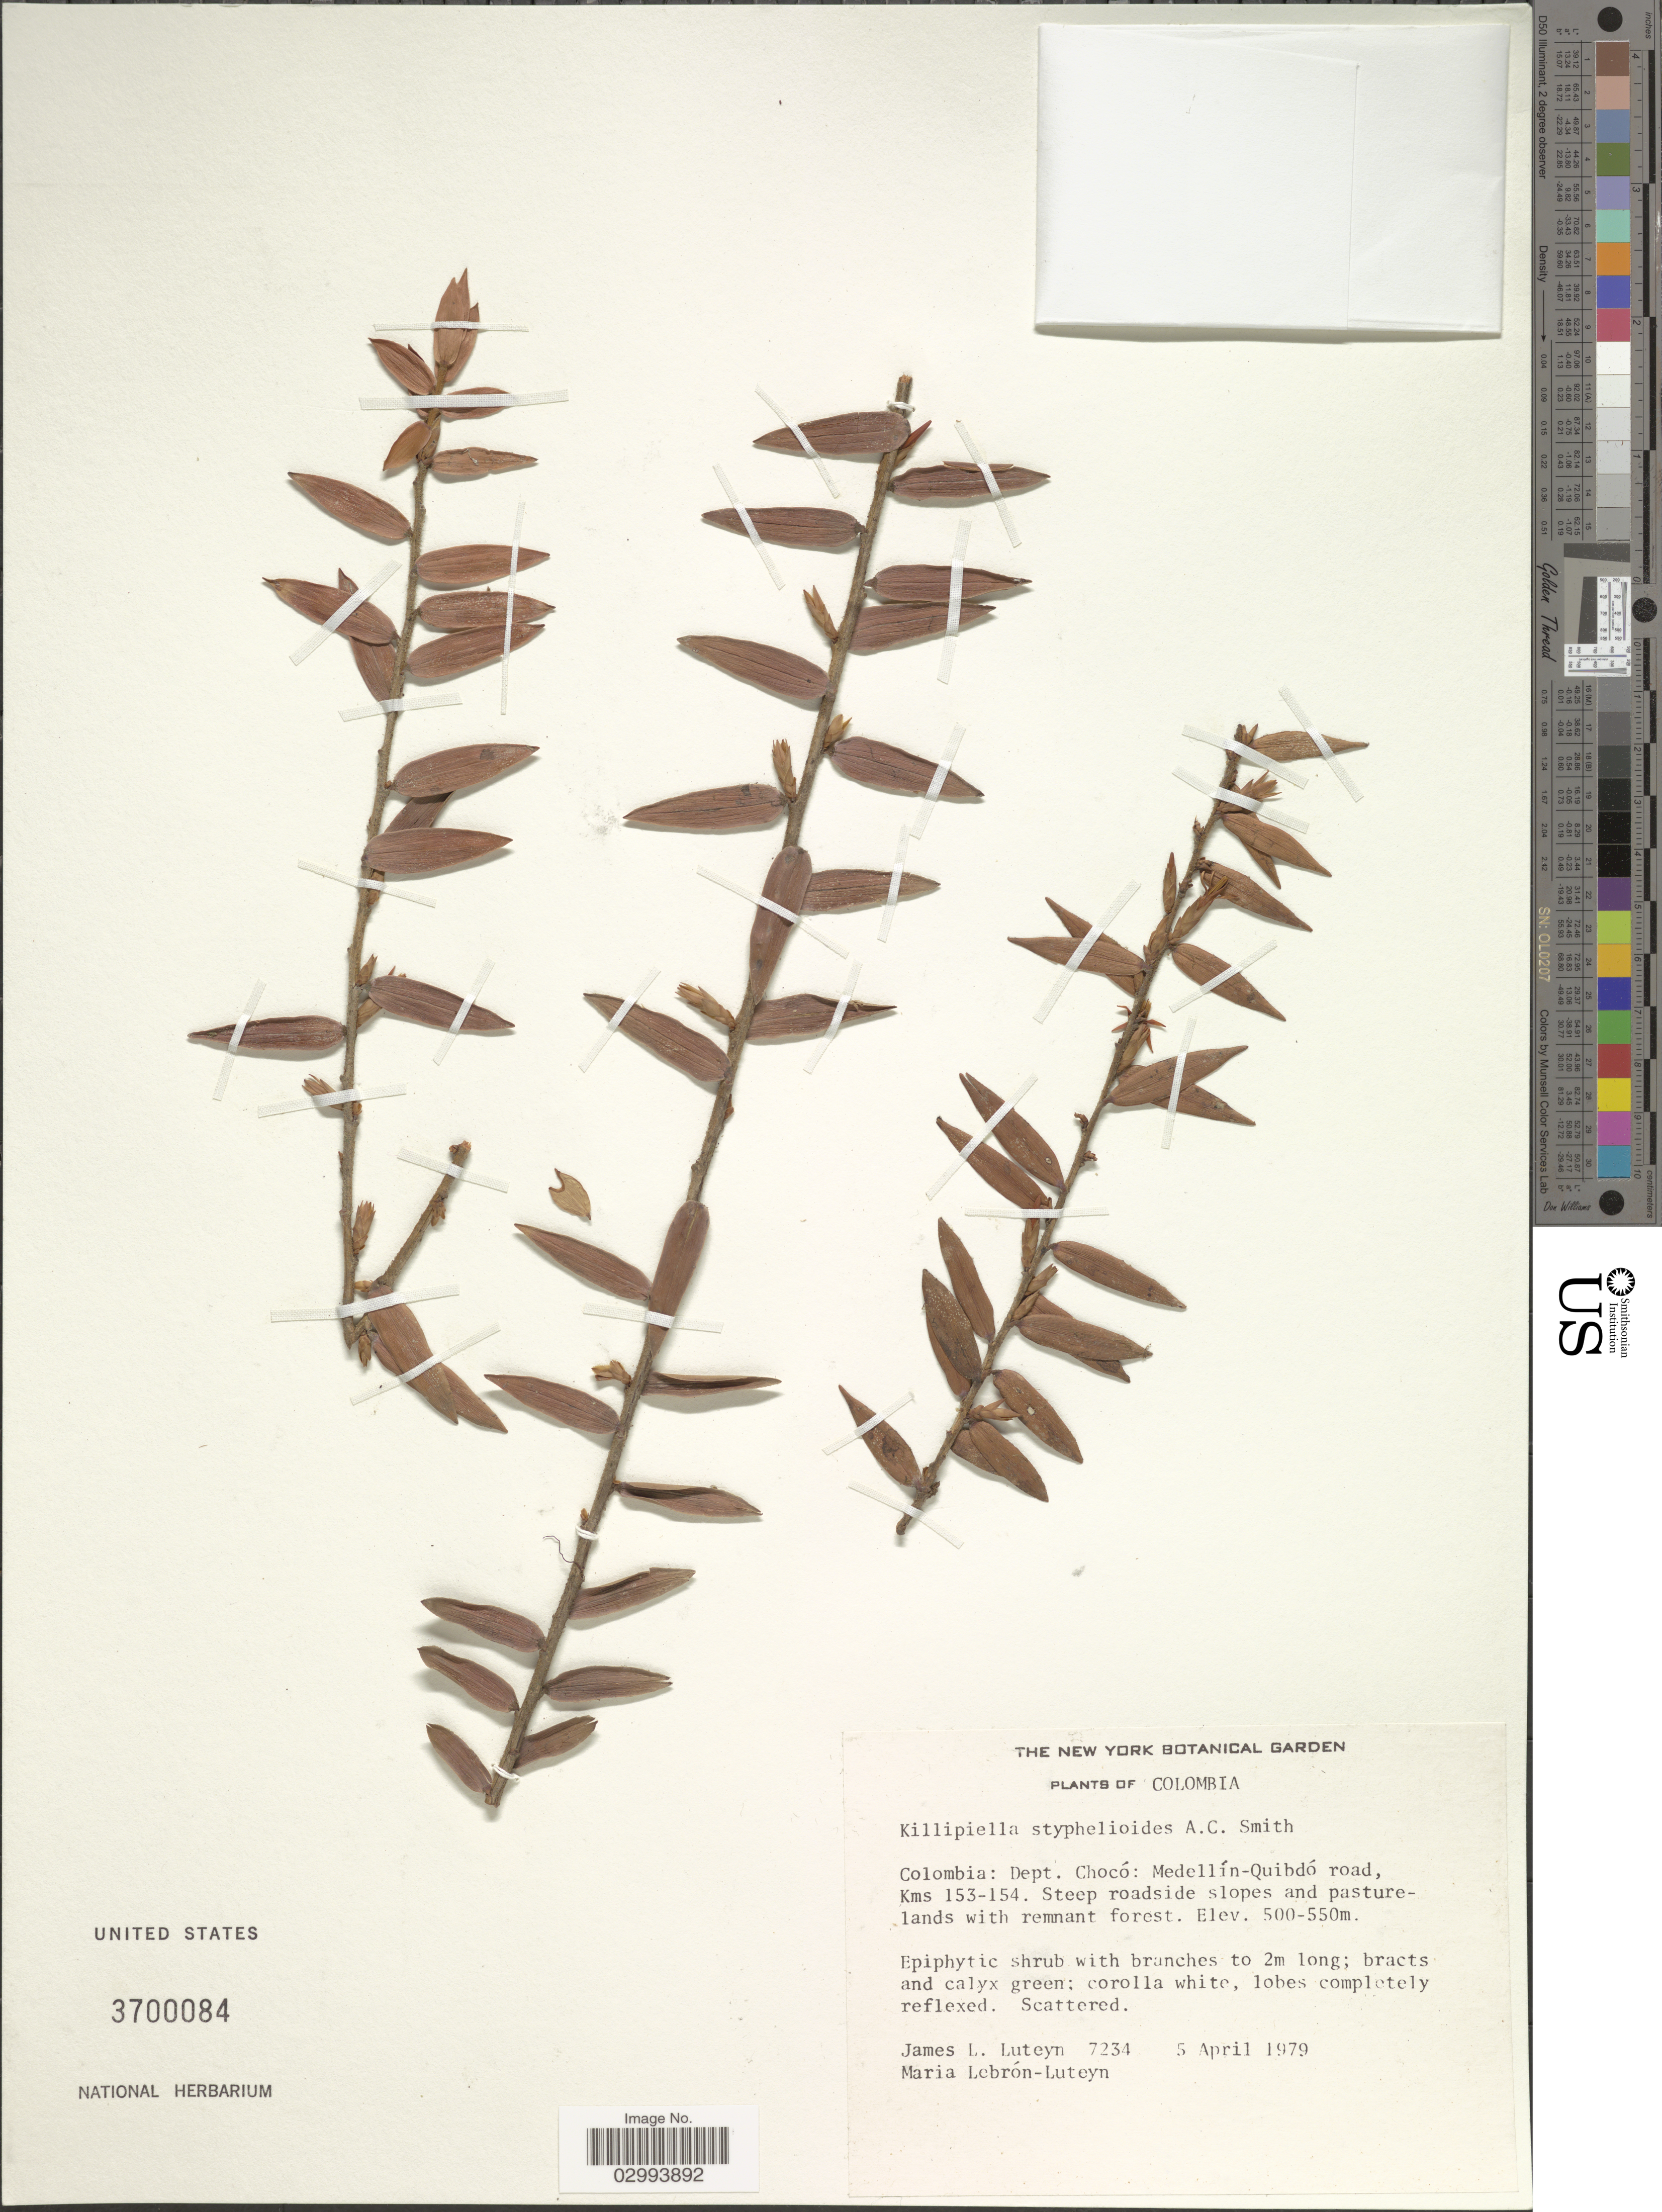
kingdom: Plantae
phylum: Tracheophyta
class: Magnoliopsida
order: Ericales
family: Ericaceae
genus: Killipiella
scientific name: Killipiella styphelioides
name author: A.C. Sm.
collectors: J. L. Luteyn & M. L. Lebrón-Luteyn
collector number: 7234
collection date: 1979-04-05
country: Colombia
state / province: Chocó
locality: Dept. Chocó: Medellín-Quibdó road, Kms 153-154.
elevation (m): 500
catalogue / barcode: US 3700084